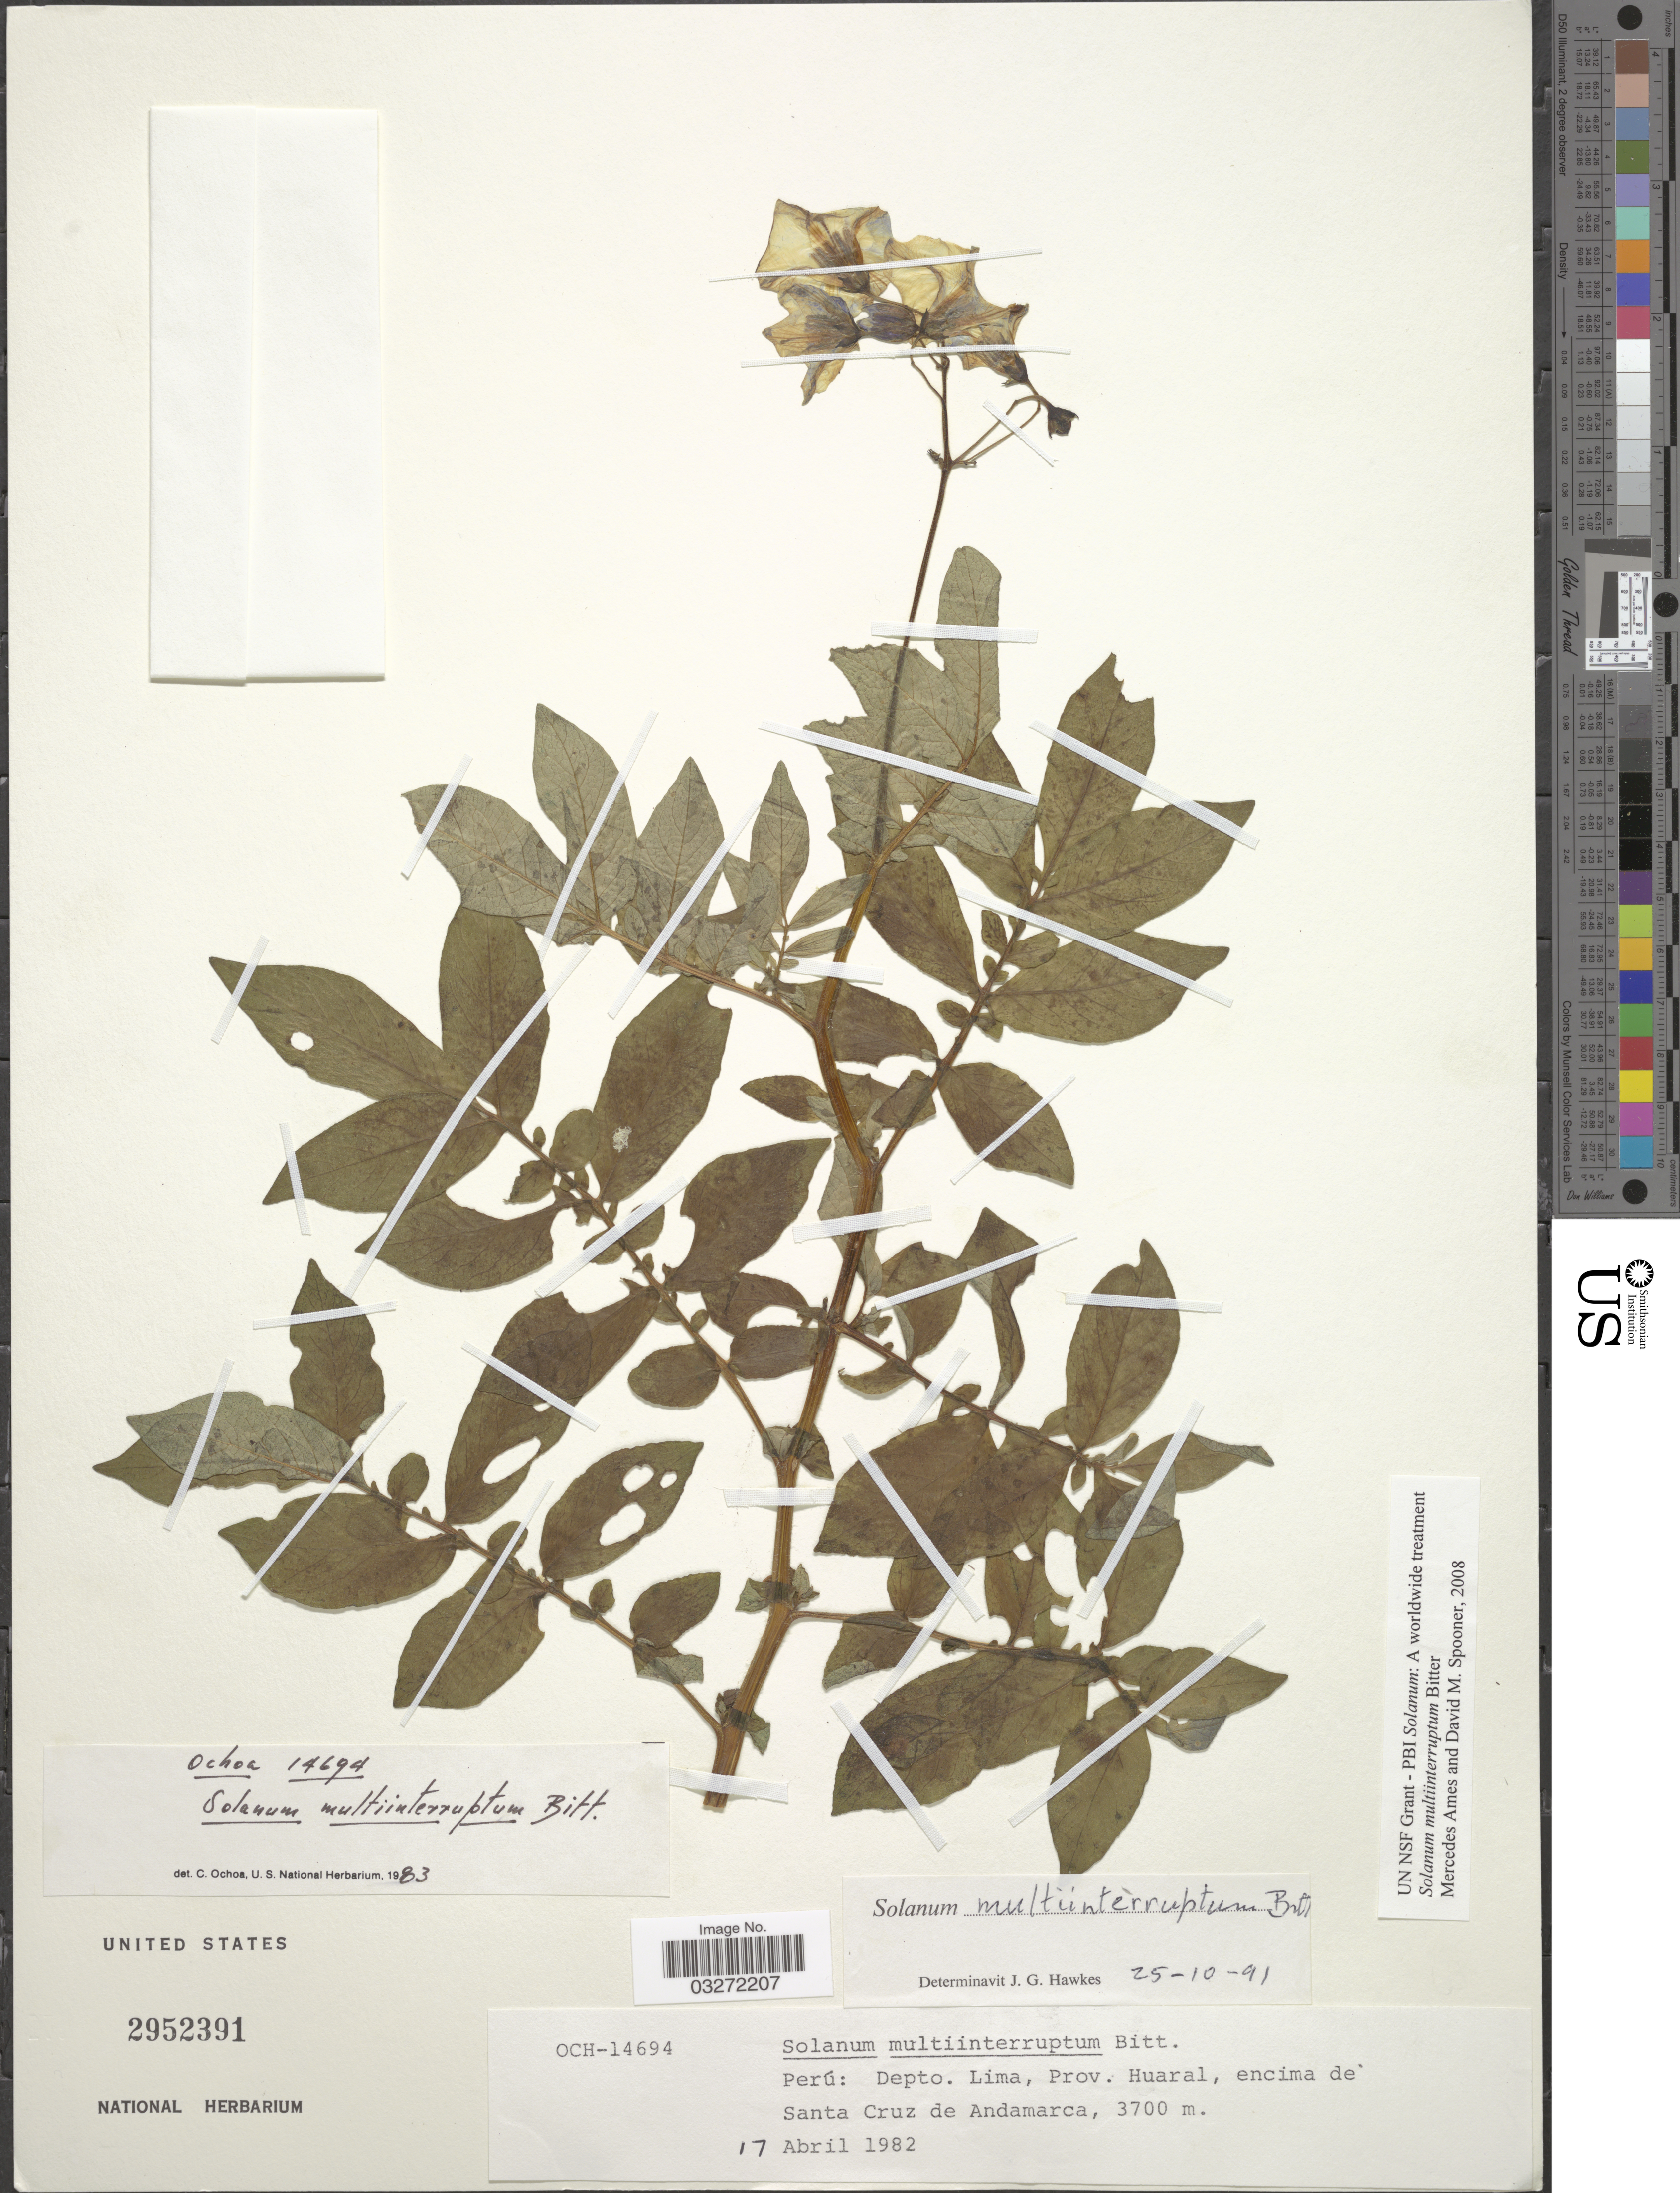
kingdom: Plantae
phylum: Tracheophyta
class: Magnoliopsida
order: Solanales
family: Solanaceae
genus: Solanum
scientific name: Solanum multiinterruptum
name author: Bitter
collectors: -. Ochoa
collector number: OCH-14694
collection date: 1982-04-17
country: Peru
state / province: Lima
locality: Depto. Lima, Prov. Huaral, encima de Santa Cruz de Andamarca.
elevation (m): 3700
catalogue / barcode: US 2952391